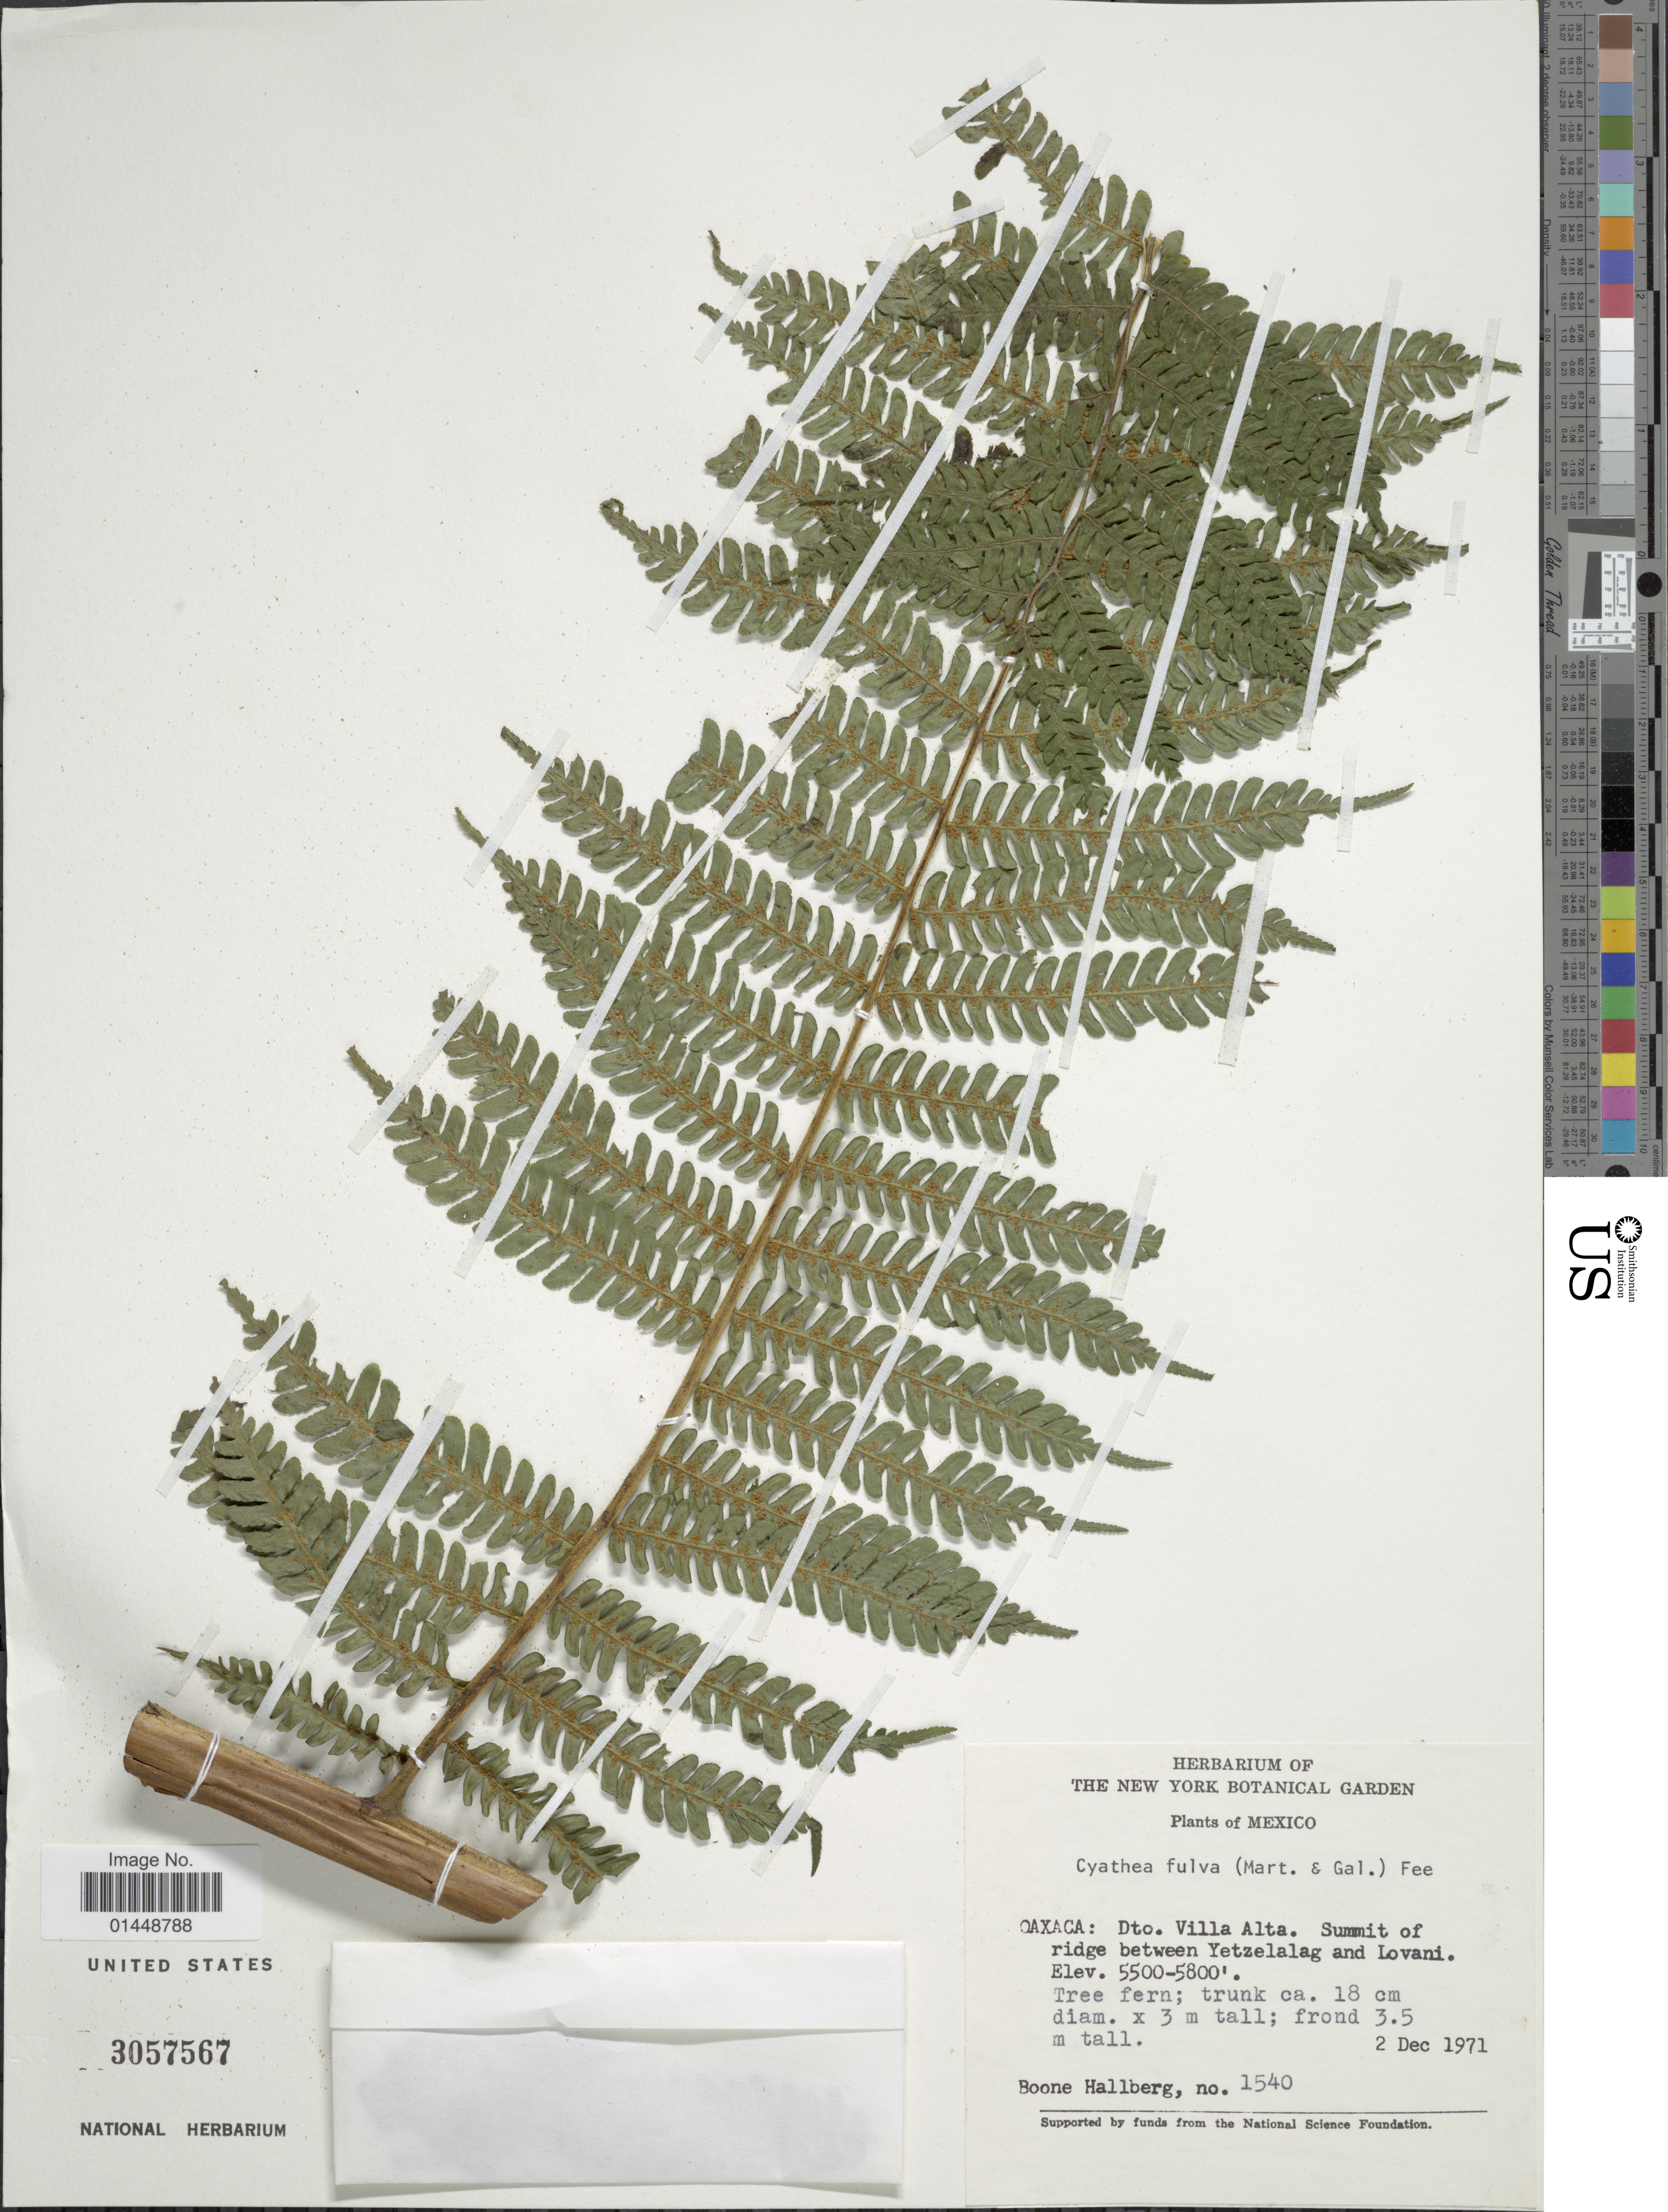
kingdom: Plantae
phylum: Tracheophyta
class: Polypodiopsida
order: Cyatheales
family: Cyatheaceae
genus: Cyathea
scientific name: Cyathea fulva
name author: (M. Martens & Galeotti) Fée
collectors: B. Hallberg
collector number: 1540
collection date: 1971-12-02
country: Mexico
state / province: Oaxaca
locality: Oaxaca: Dto. Villa Alta. Summit of ridge between Yetzelalag and Lovani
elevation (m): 1676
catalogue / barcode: US 3057567